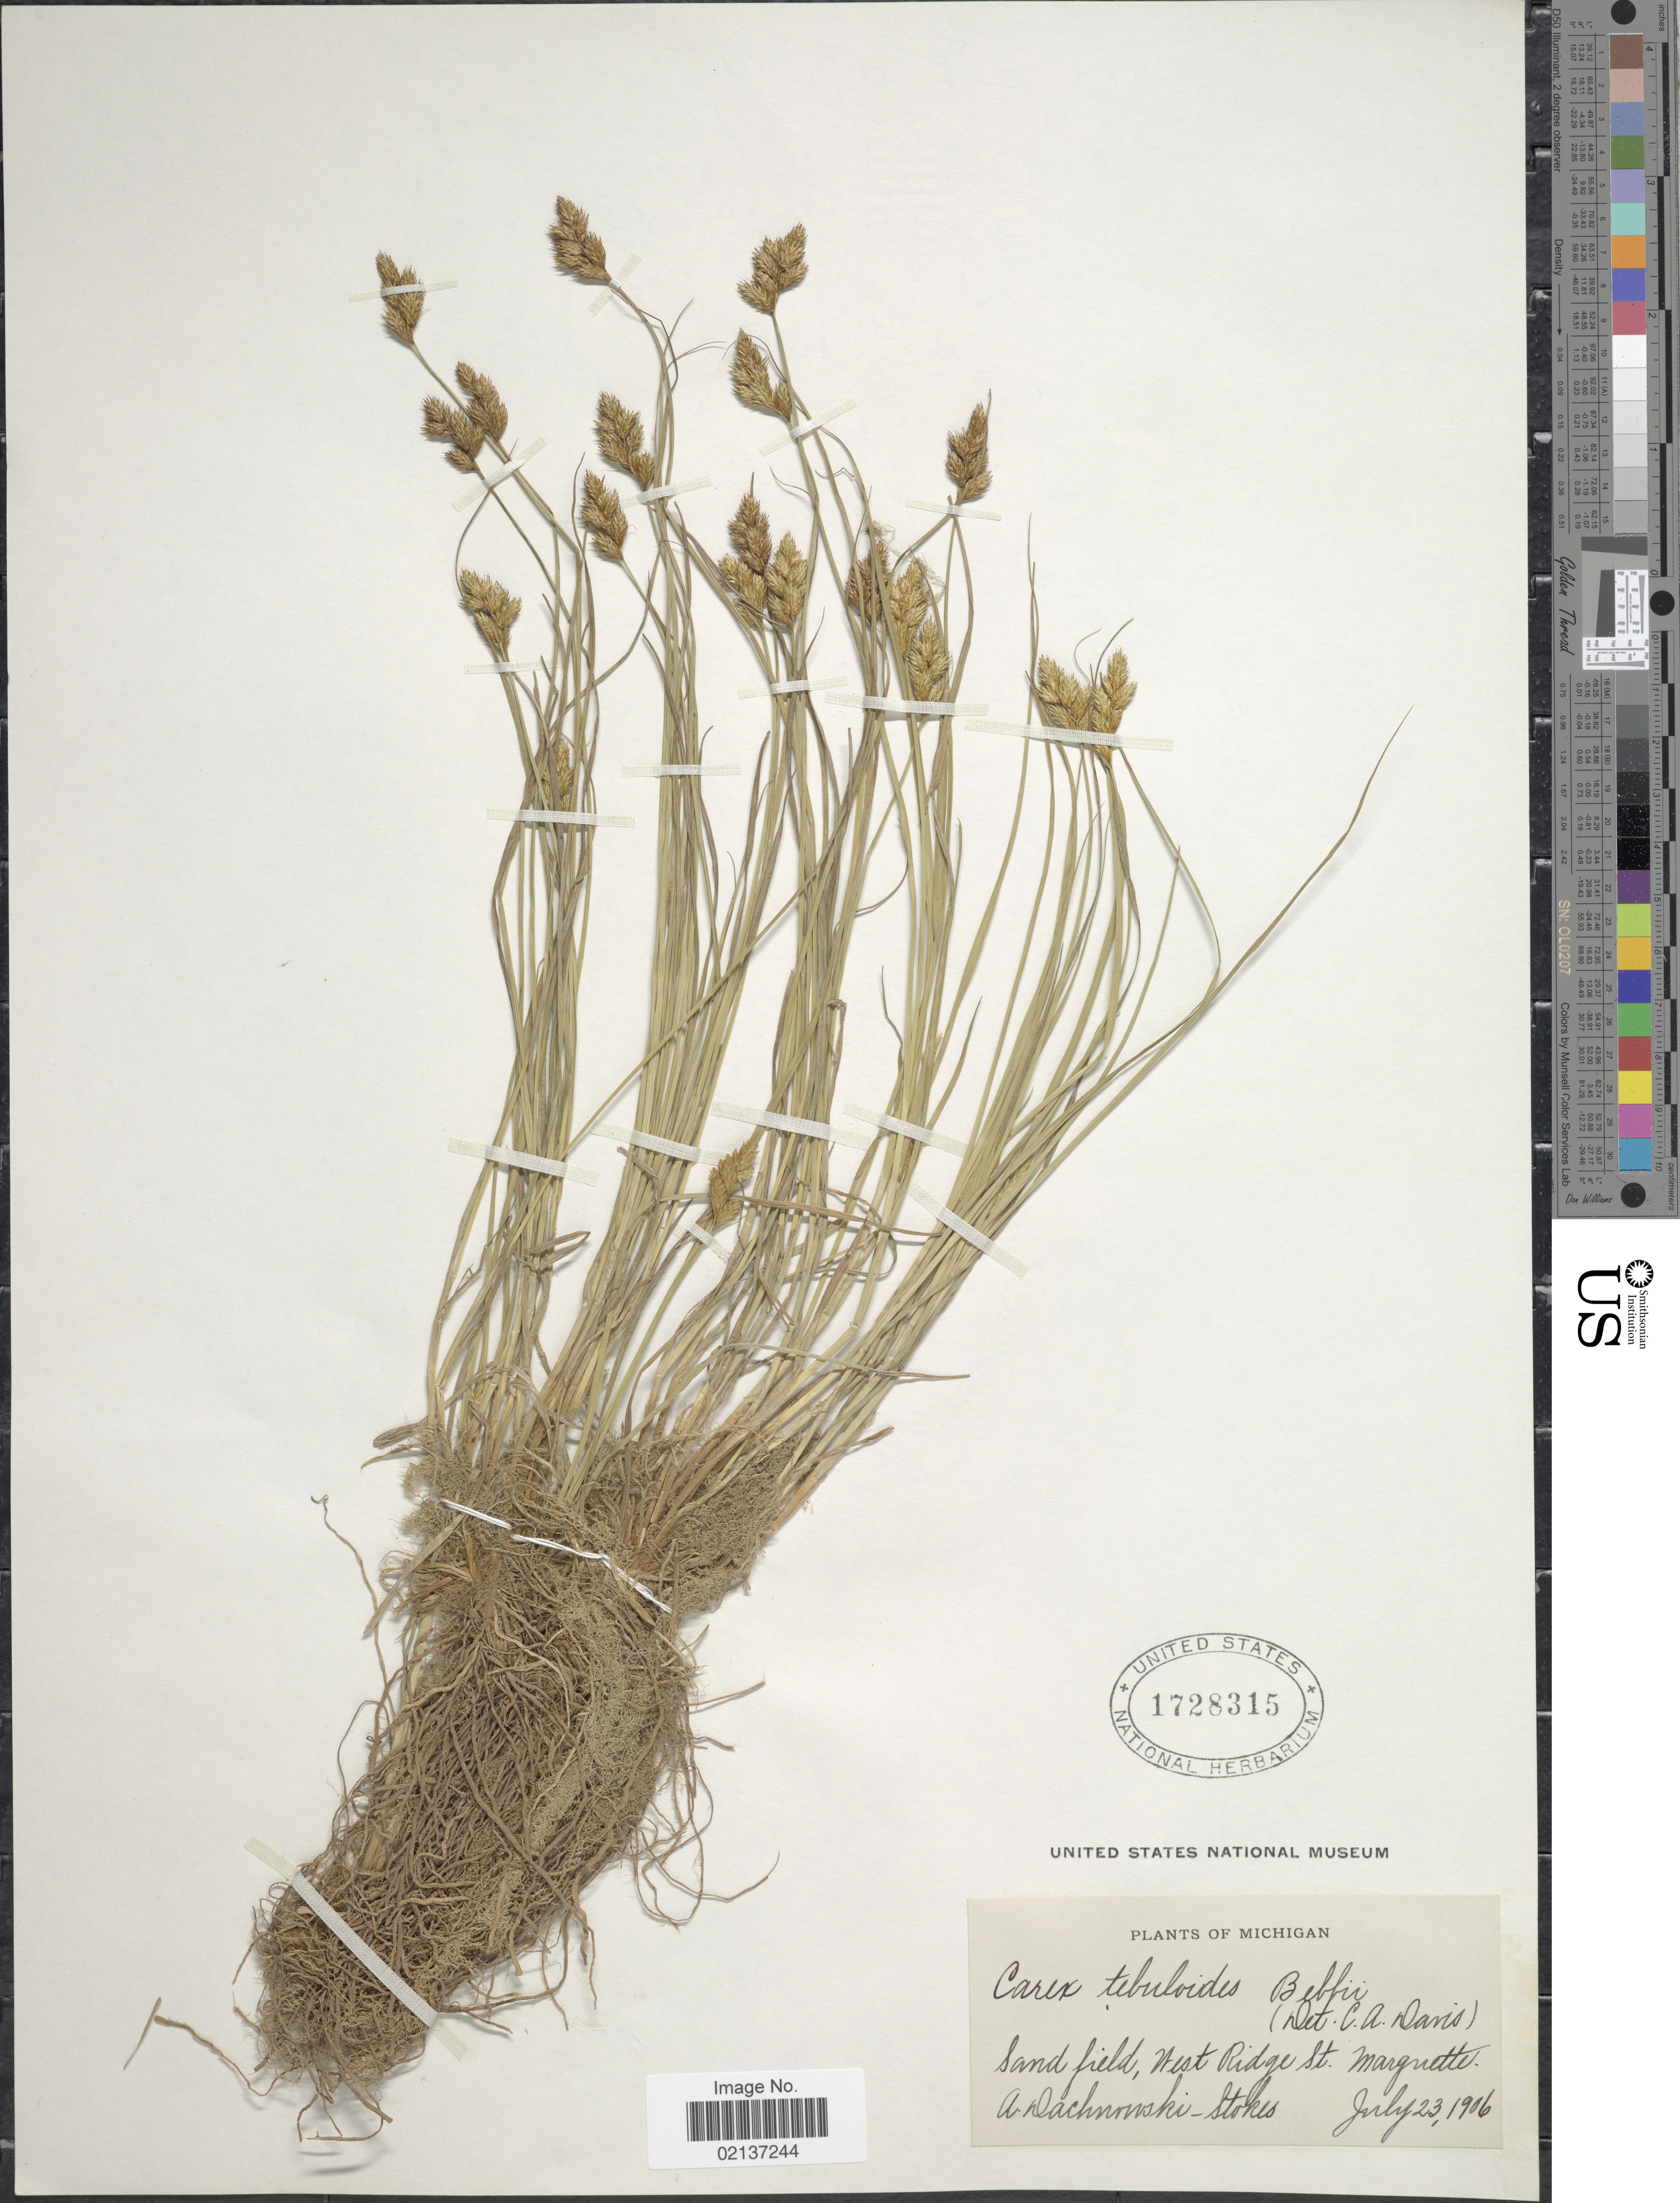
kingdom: Plantae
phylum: Tracheophyta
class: Liliopsida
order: Poales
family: Cyperaceae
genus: Carex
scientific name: Carex tribuloides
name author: Wahlenb.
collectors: A. P. Dachnowski-Stokes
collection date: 1906-07-23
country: United States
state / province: Michigan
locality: Sand field, West Ridge, St. Marquette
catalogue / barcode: US 1728315